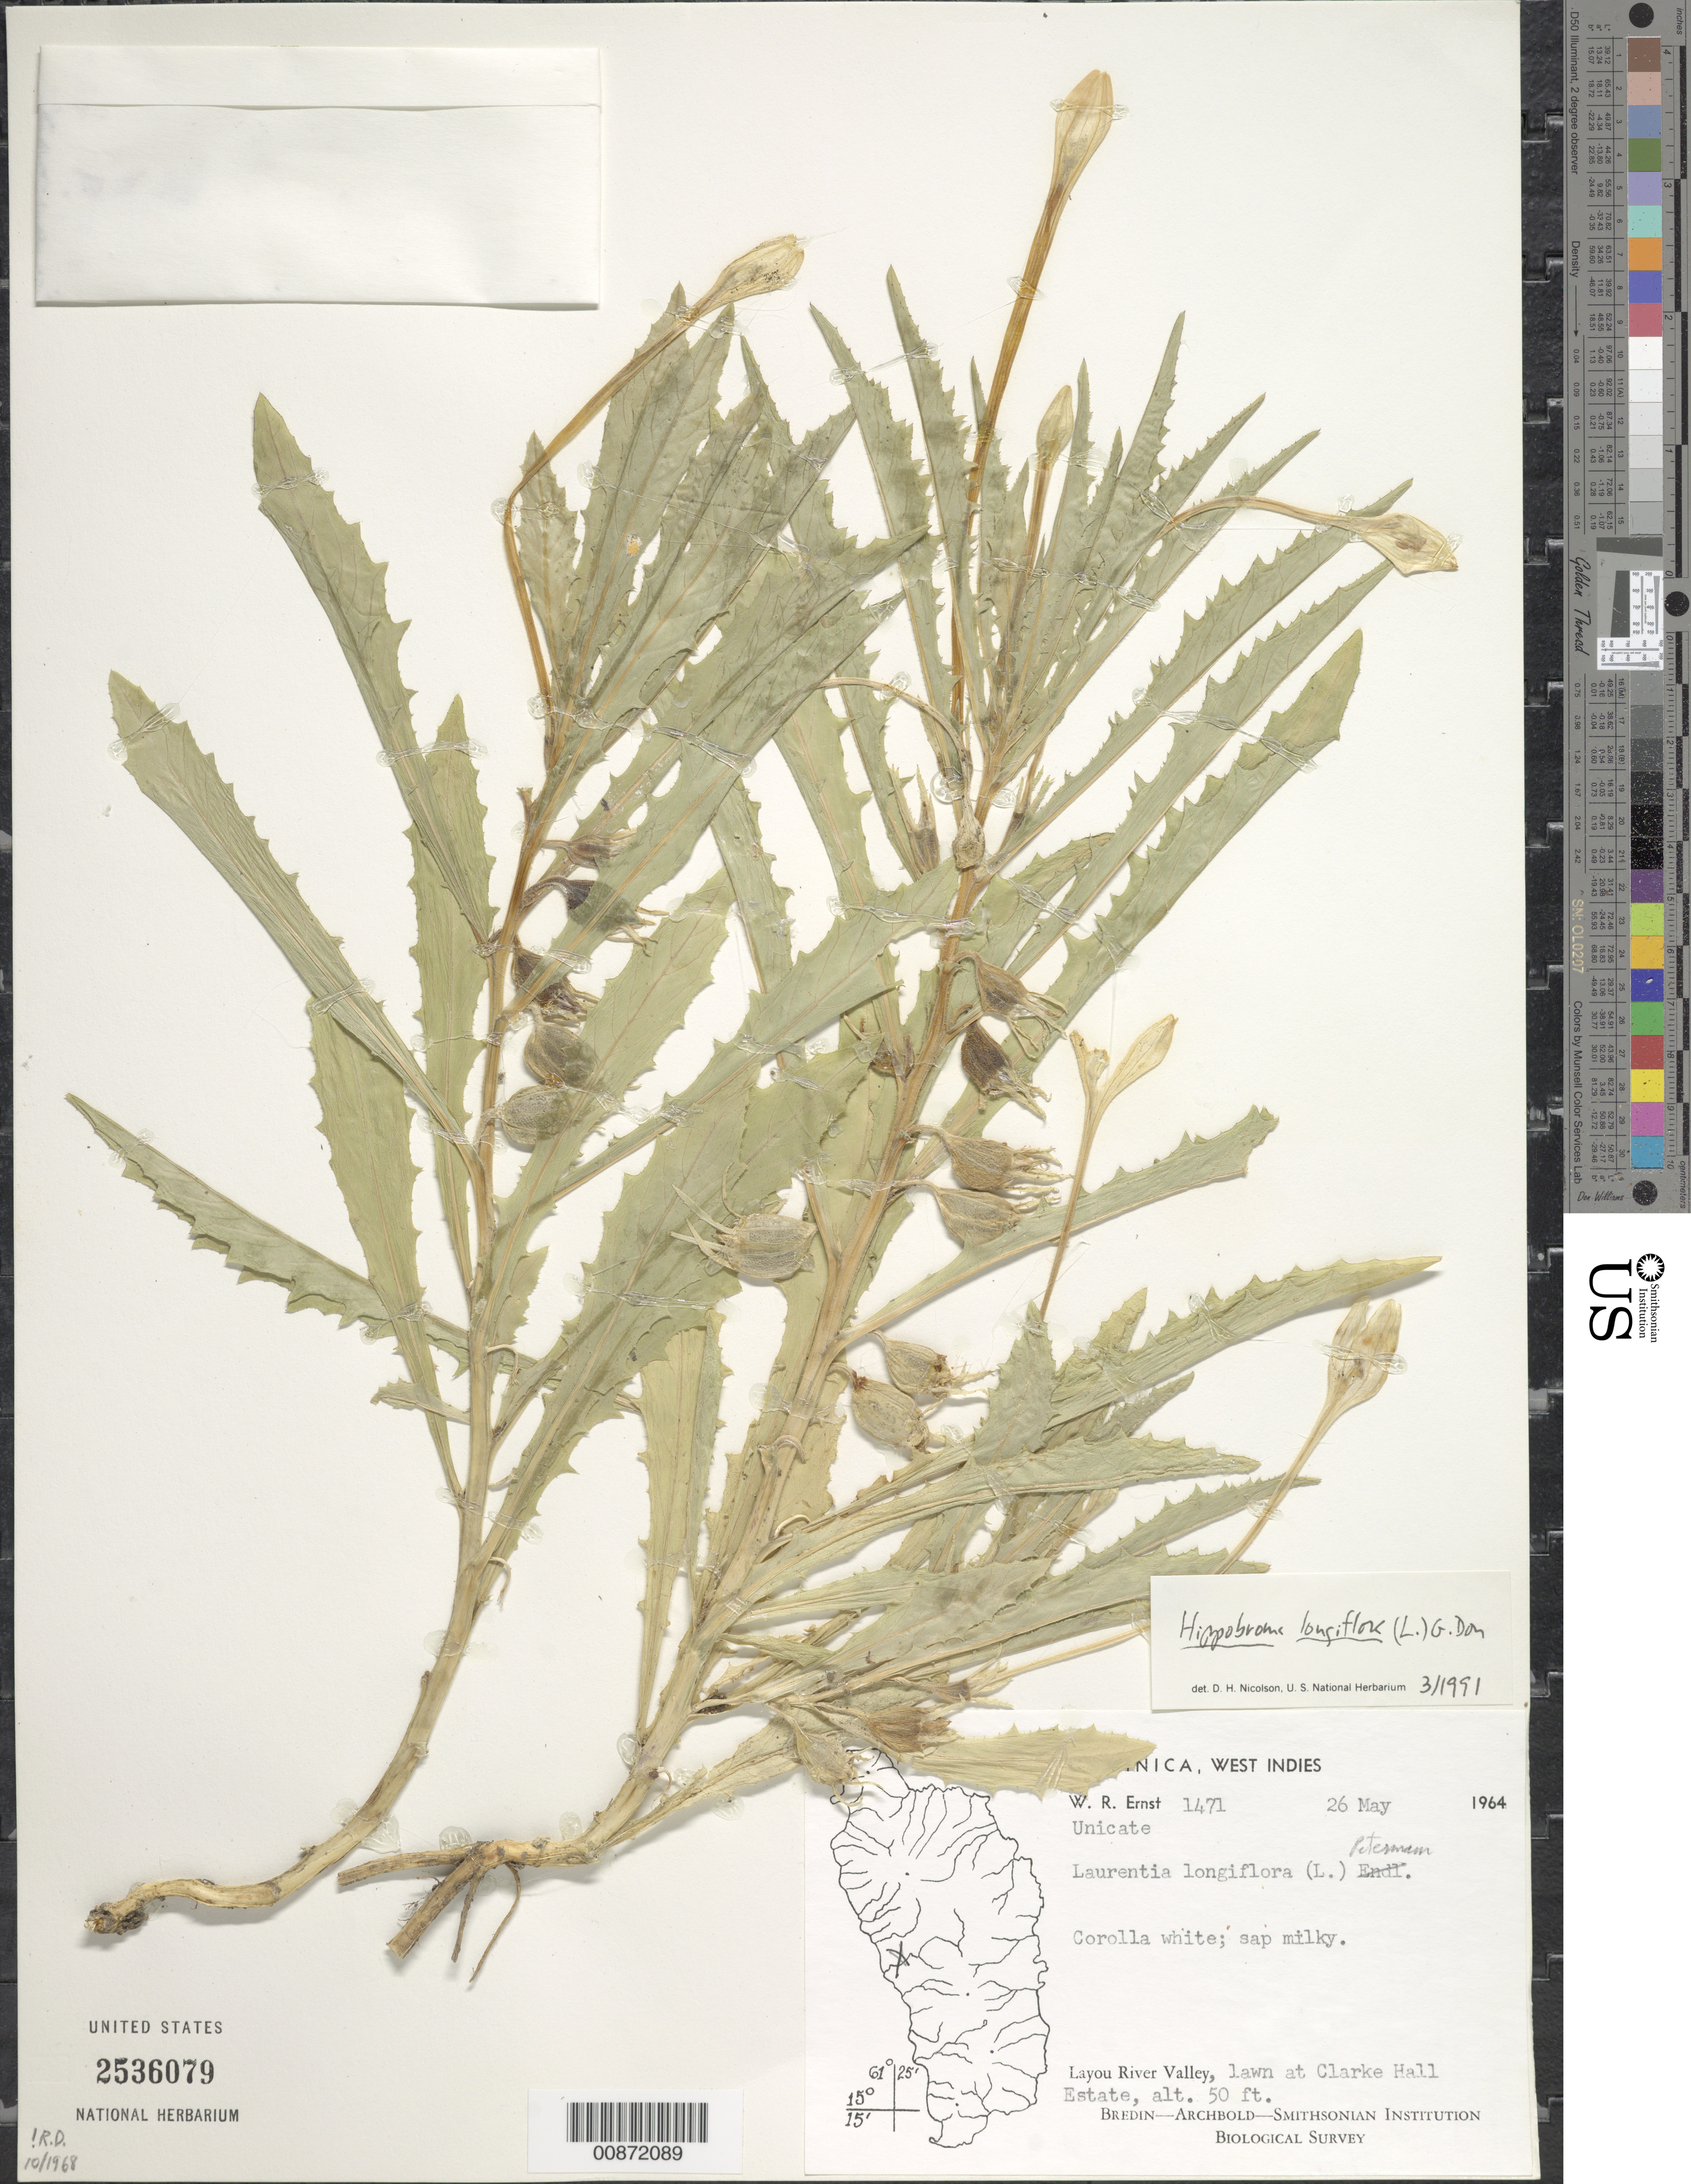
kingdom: Plantae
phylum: Tracheophyta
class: Magnoliopsida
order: Asterales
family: Campanulaceae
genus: Hippobroma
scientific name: Hippobroma longiflora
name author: (L.) G. Don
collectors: W. R. Ernst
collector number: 1471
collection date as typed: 26 May 1964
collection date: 1964-05-26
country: Dominica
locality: Layou River Valley, at Clarke hall Estate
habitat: Lawn of estate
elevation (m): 15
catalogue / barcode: US 2536079